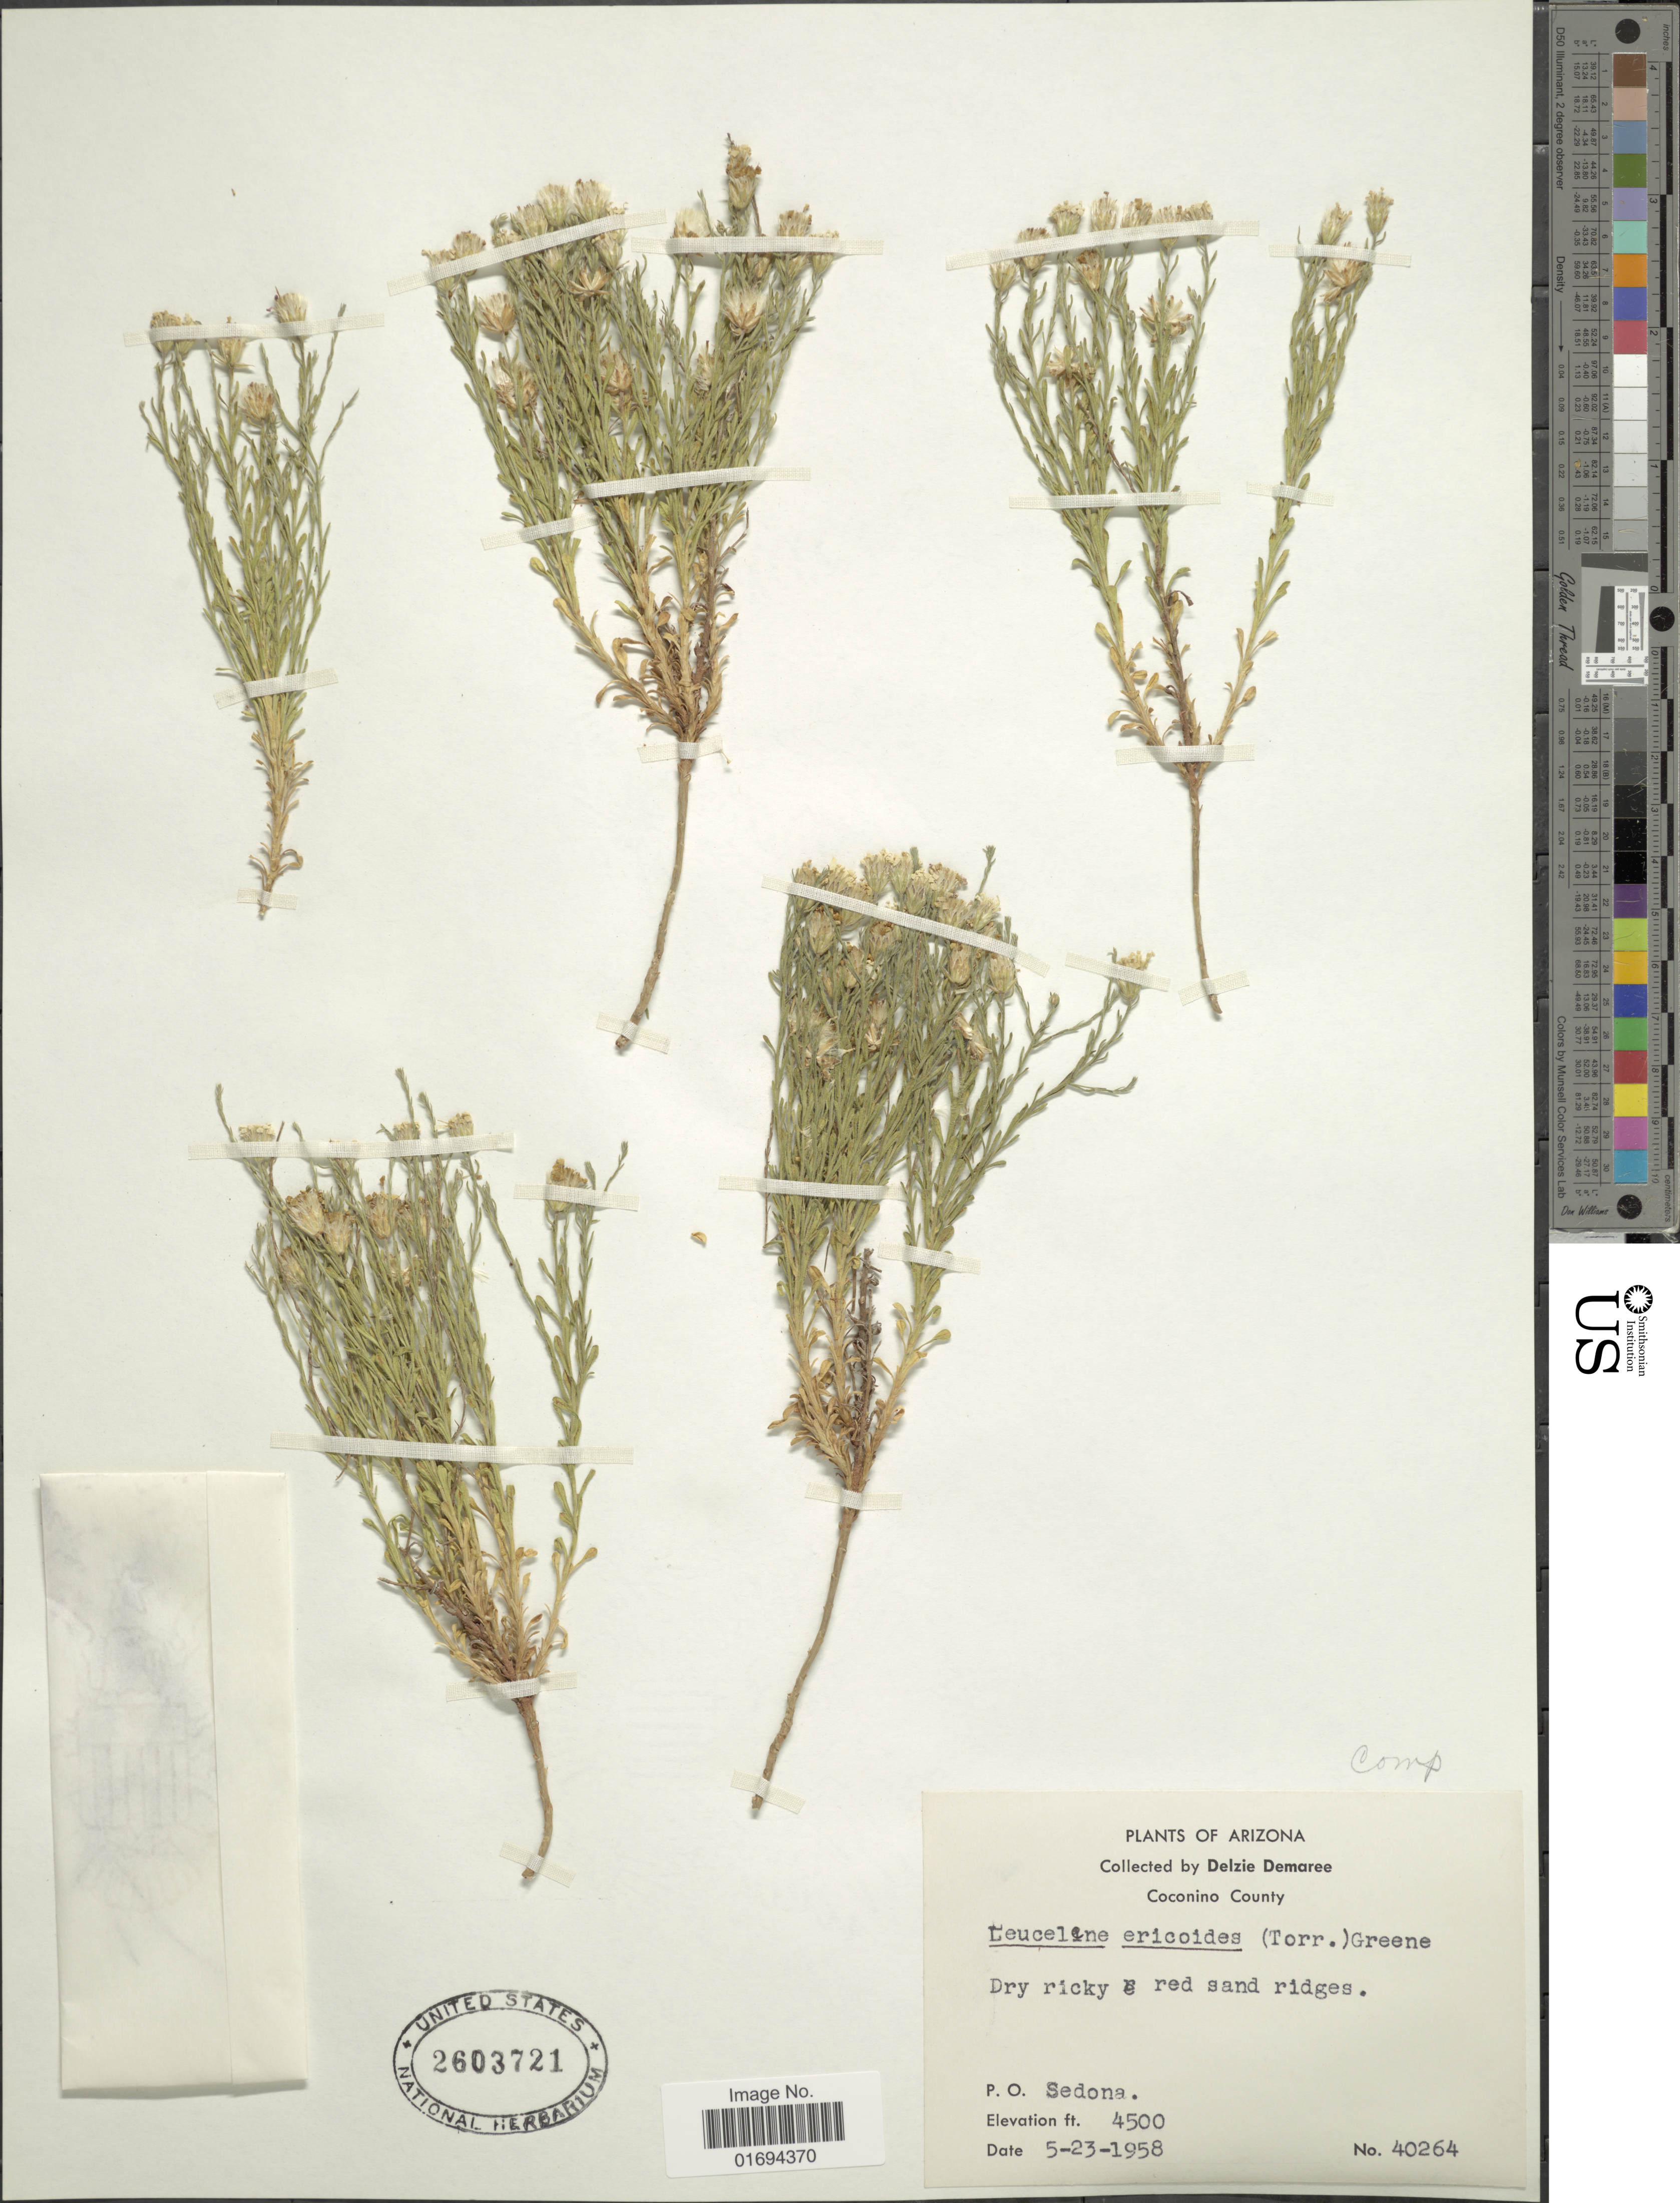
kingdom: Plantae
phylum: Tracheophyta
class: Magnoliopsida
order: Asterales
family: Asteraceae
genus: Chaetopappa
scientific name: Chaetopappa ericoides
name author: (Torr.) G.L. Nesom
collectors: D. Demaree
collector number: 40264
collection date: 1958-05-23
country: United States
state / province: Arizona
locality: Coconino County, P O. Sedona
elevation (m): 1372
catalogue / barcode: US 2603721